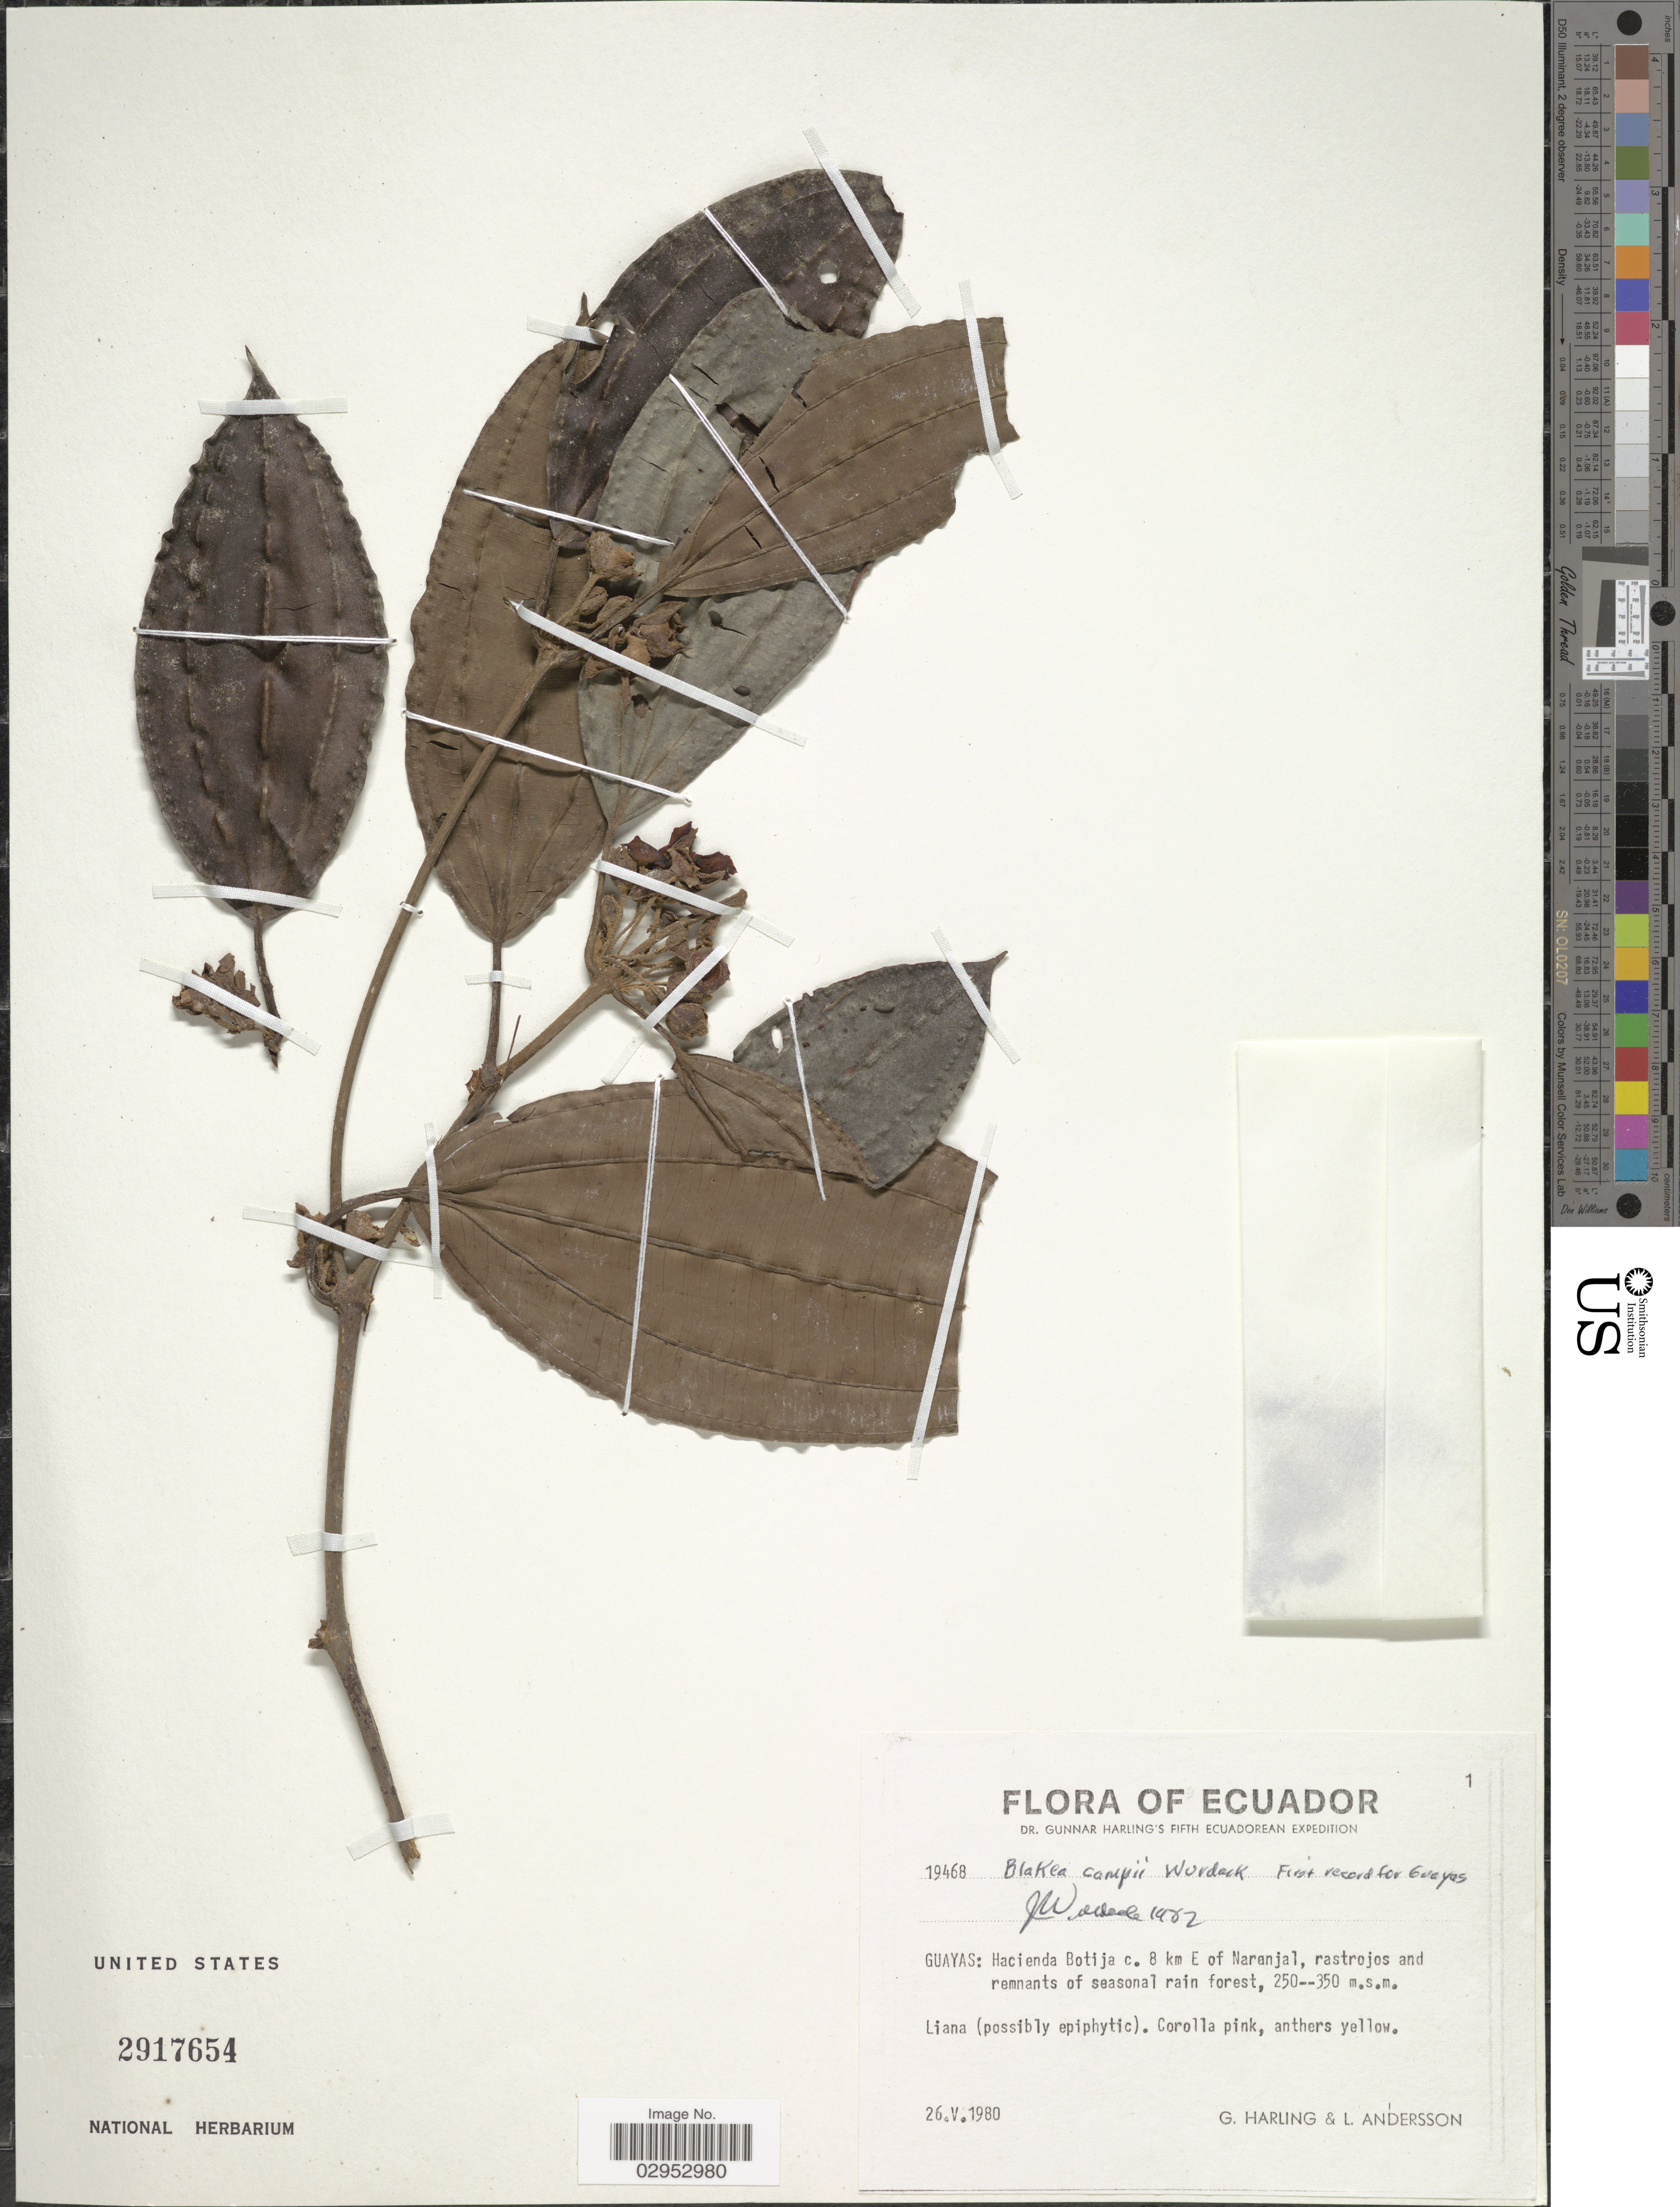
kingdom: Plantae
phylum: Tracheophyta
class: Magnoliopsida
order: Myrtales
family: Melastomataceae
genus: Blakea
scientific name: Blakea campii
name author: Wurdack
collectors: G. Harling & L. Andersson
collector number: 19468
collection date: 1980-05-26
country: Ecuador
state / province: Guayas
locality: Hacienda Botija c. 8 km E of Naranjal, rastrojos and remnants of seasonal rain forest.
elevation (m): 250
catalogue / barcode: US 2917654